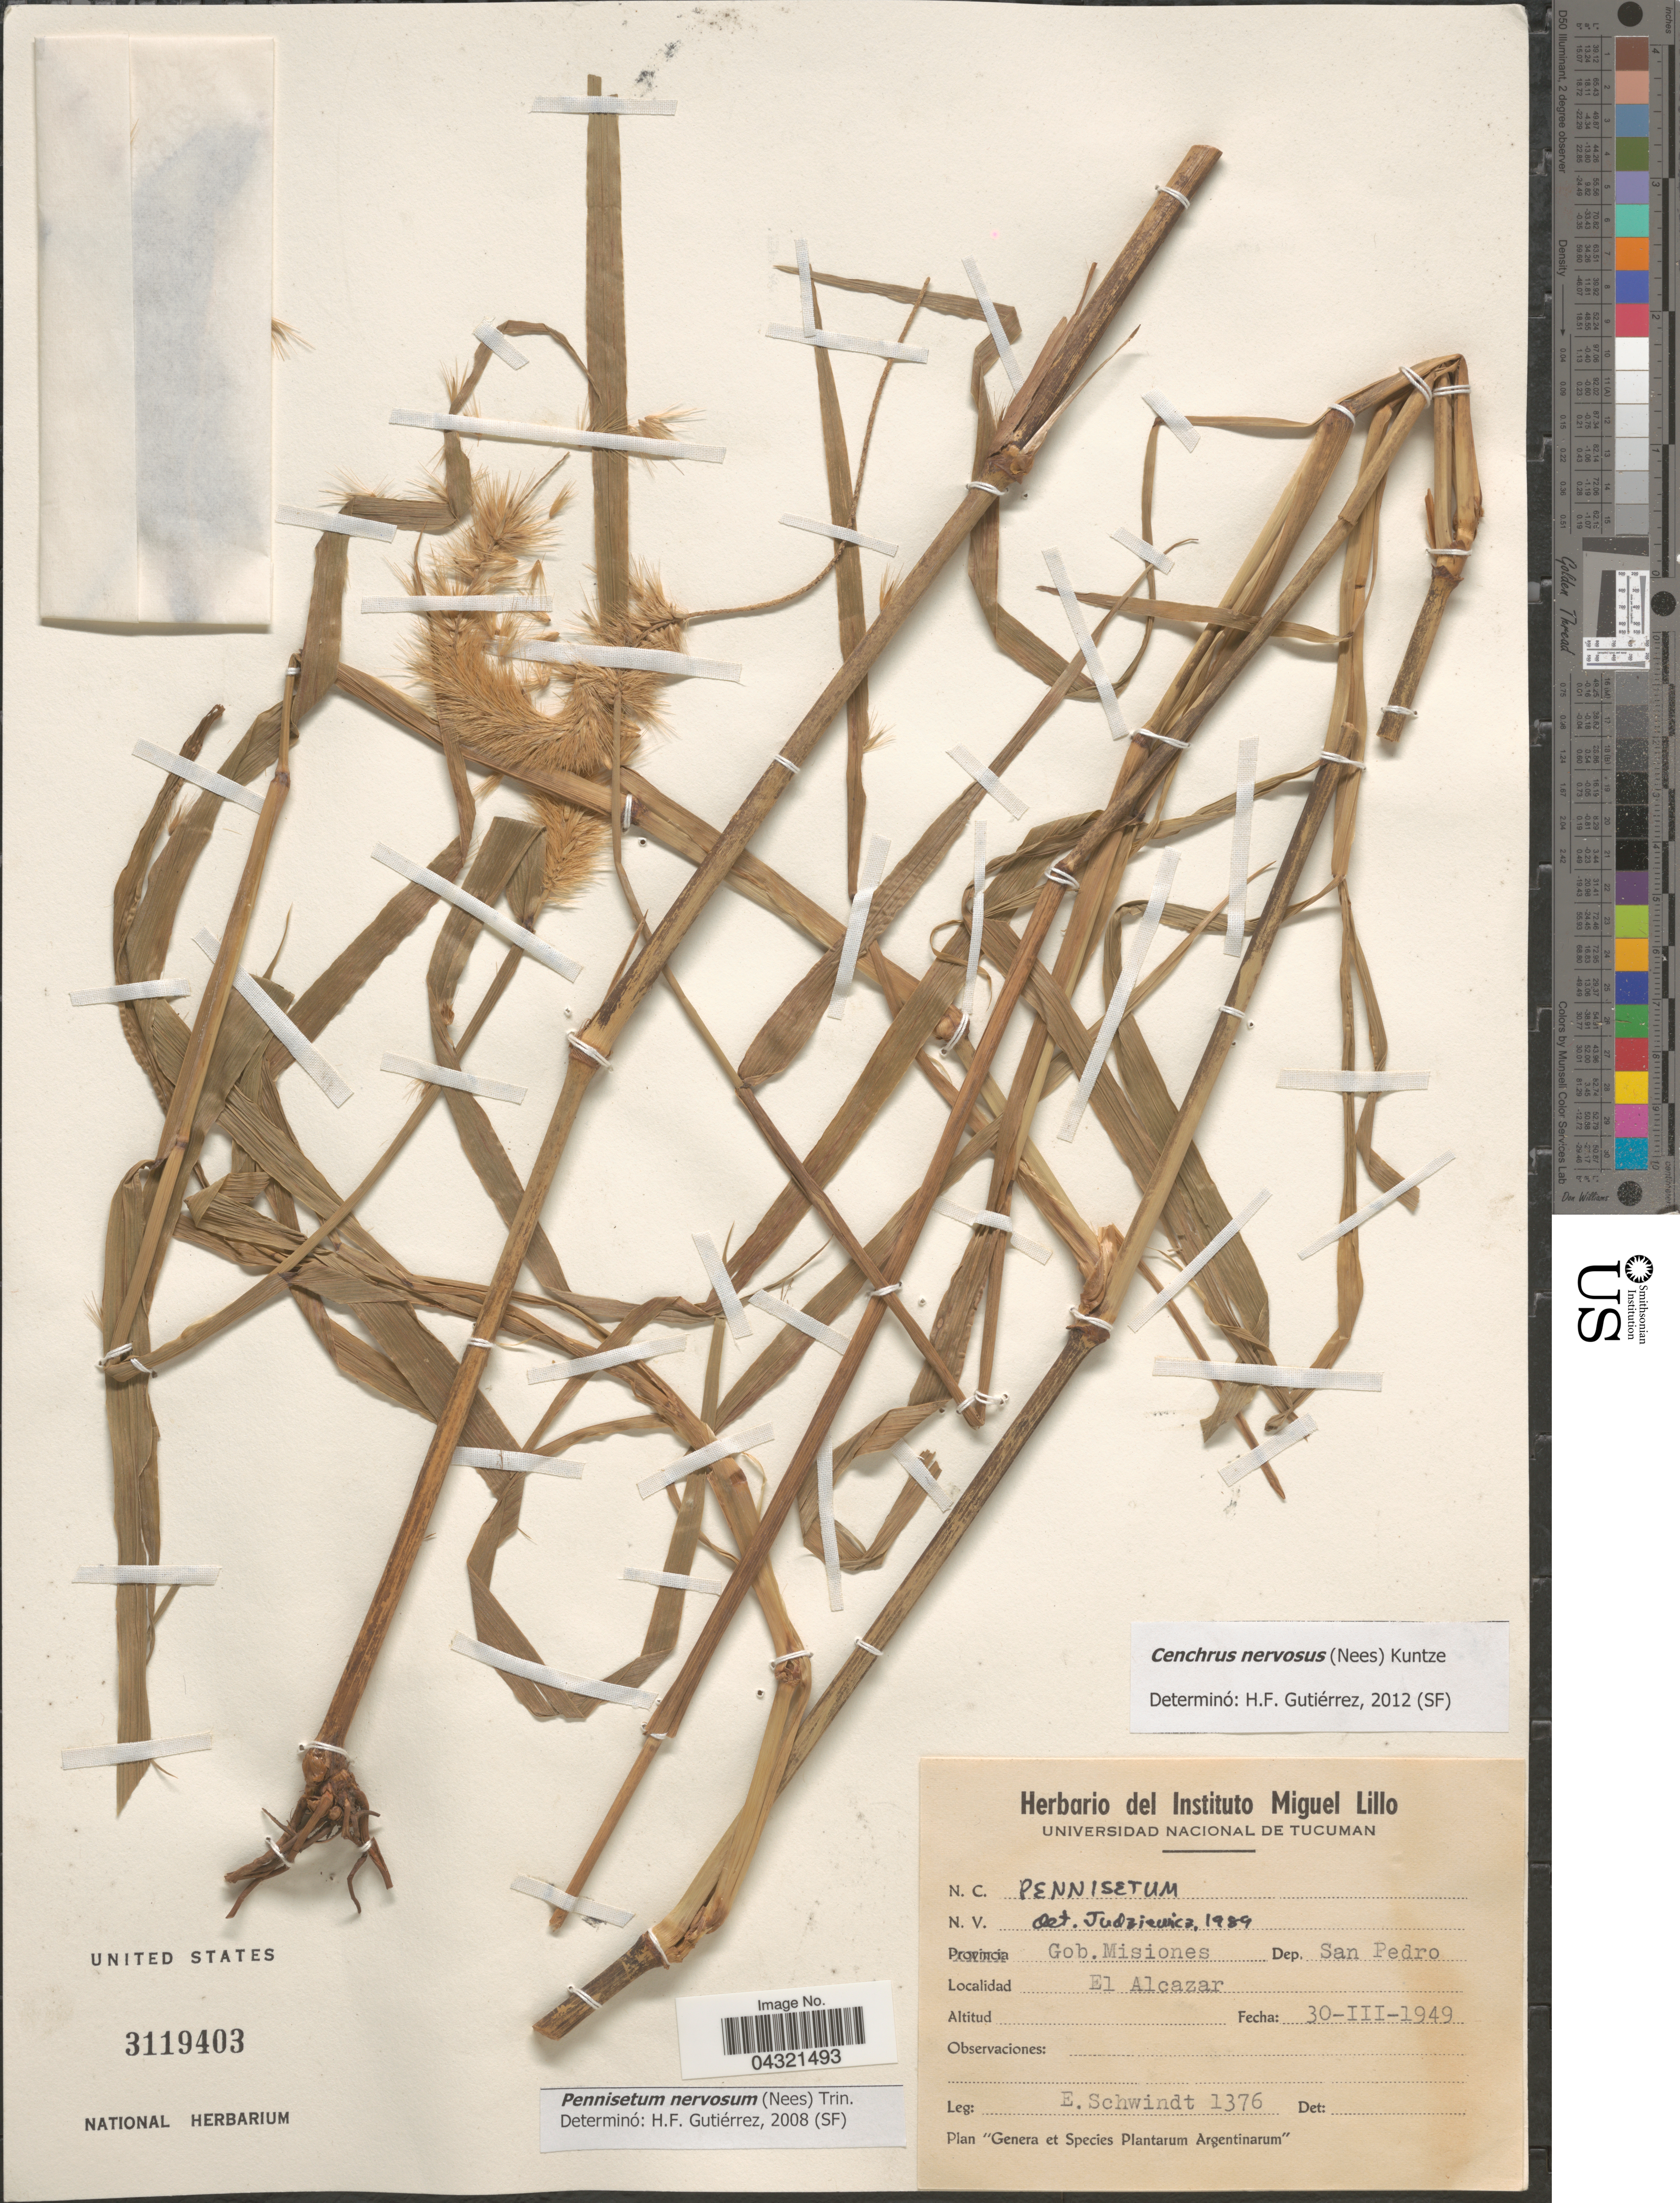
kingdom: Plantae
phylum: Tracheophyta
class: Liliopsida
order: Poales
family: Poaceae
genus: Cenchrus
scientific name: Cenchrus nervosus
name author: (Nees) Kuntze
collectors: E. Schwindt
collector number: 1376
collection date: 1949-03-30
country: Argentina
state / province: Misiones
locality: Gob. Misiones. Dep. San Pedro. El Alcazar.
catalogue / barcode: US 3119403